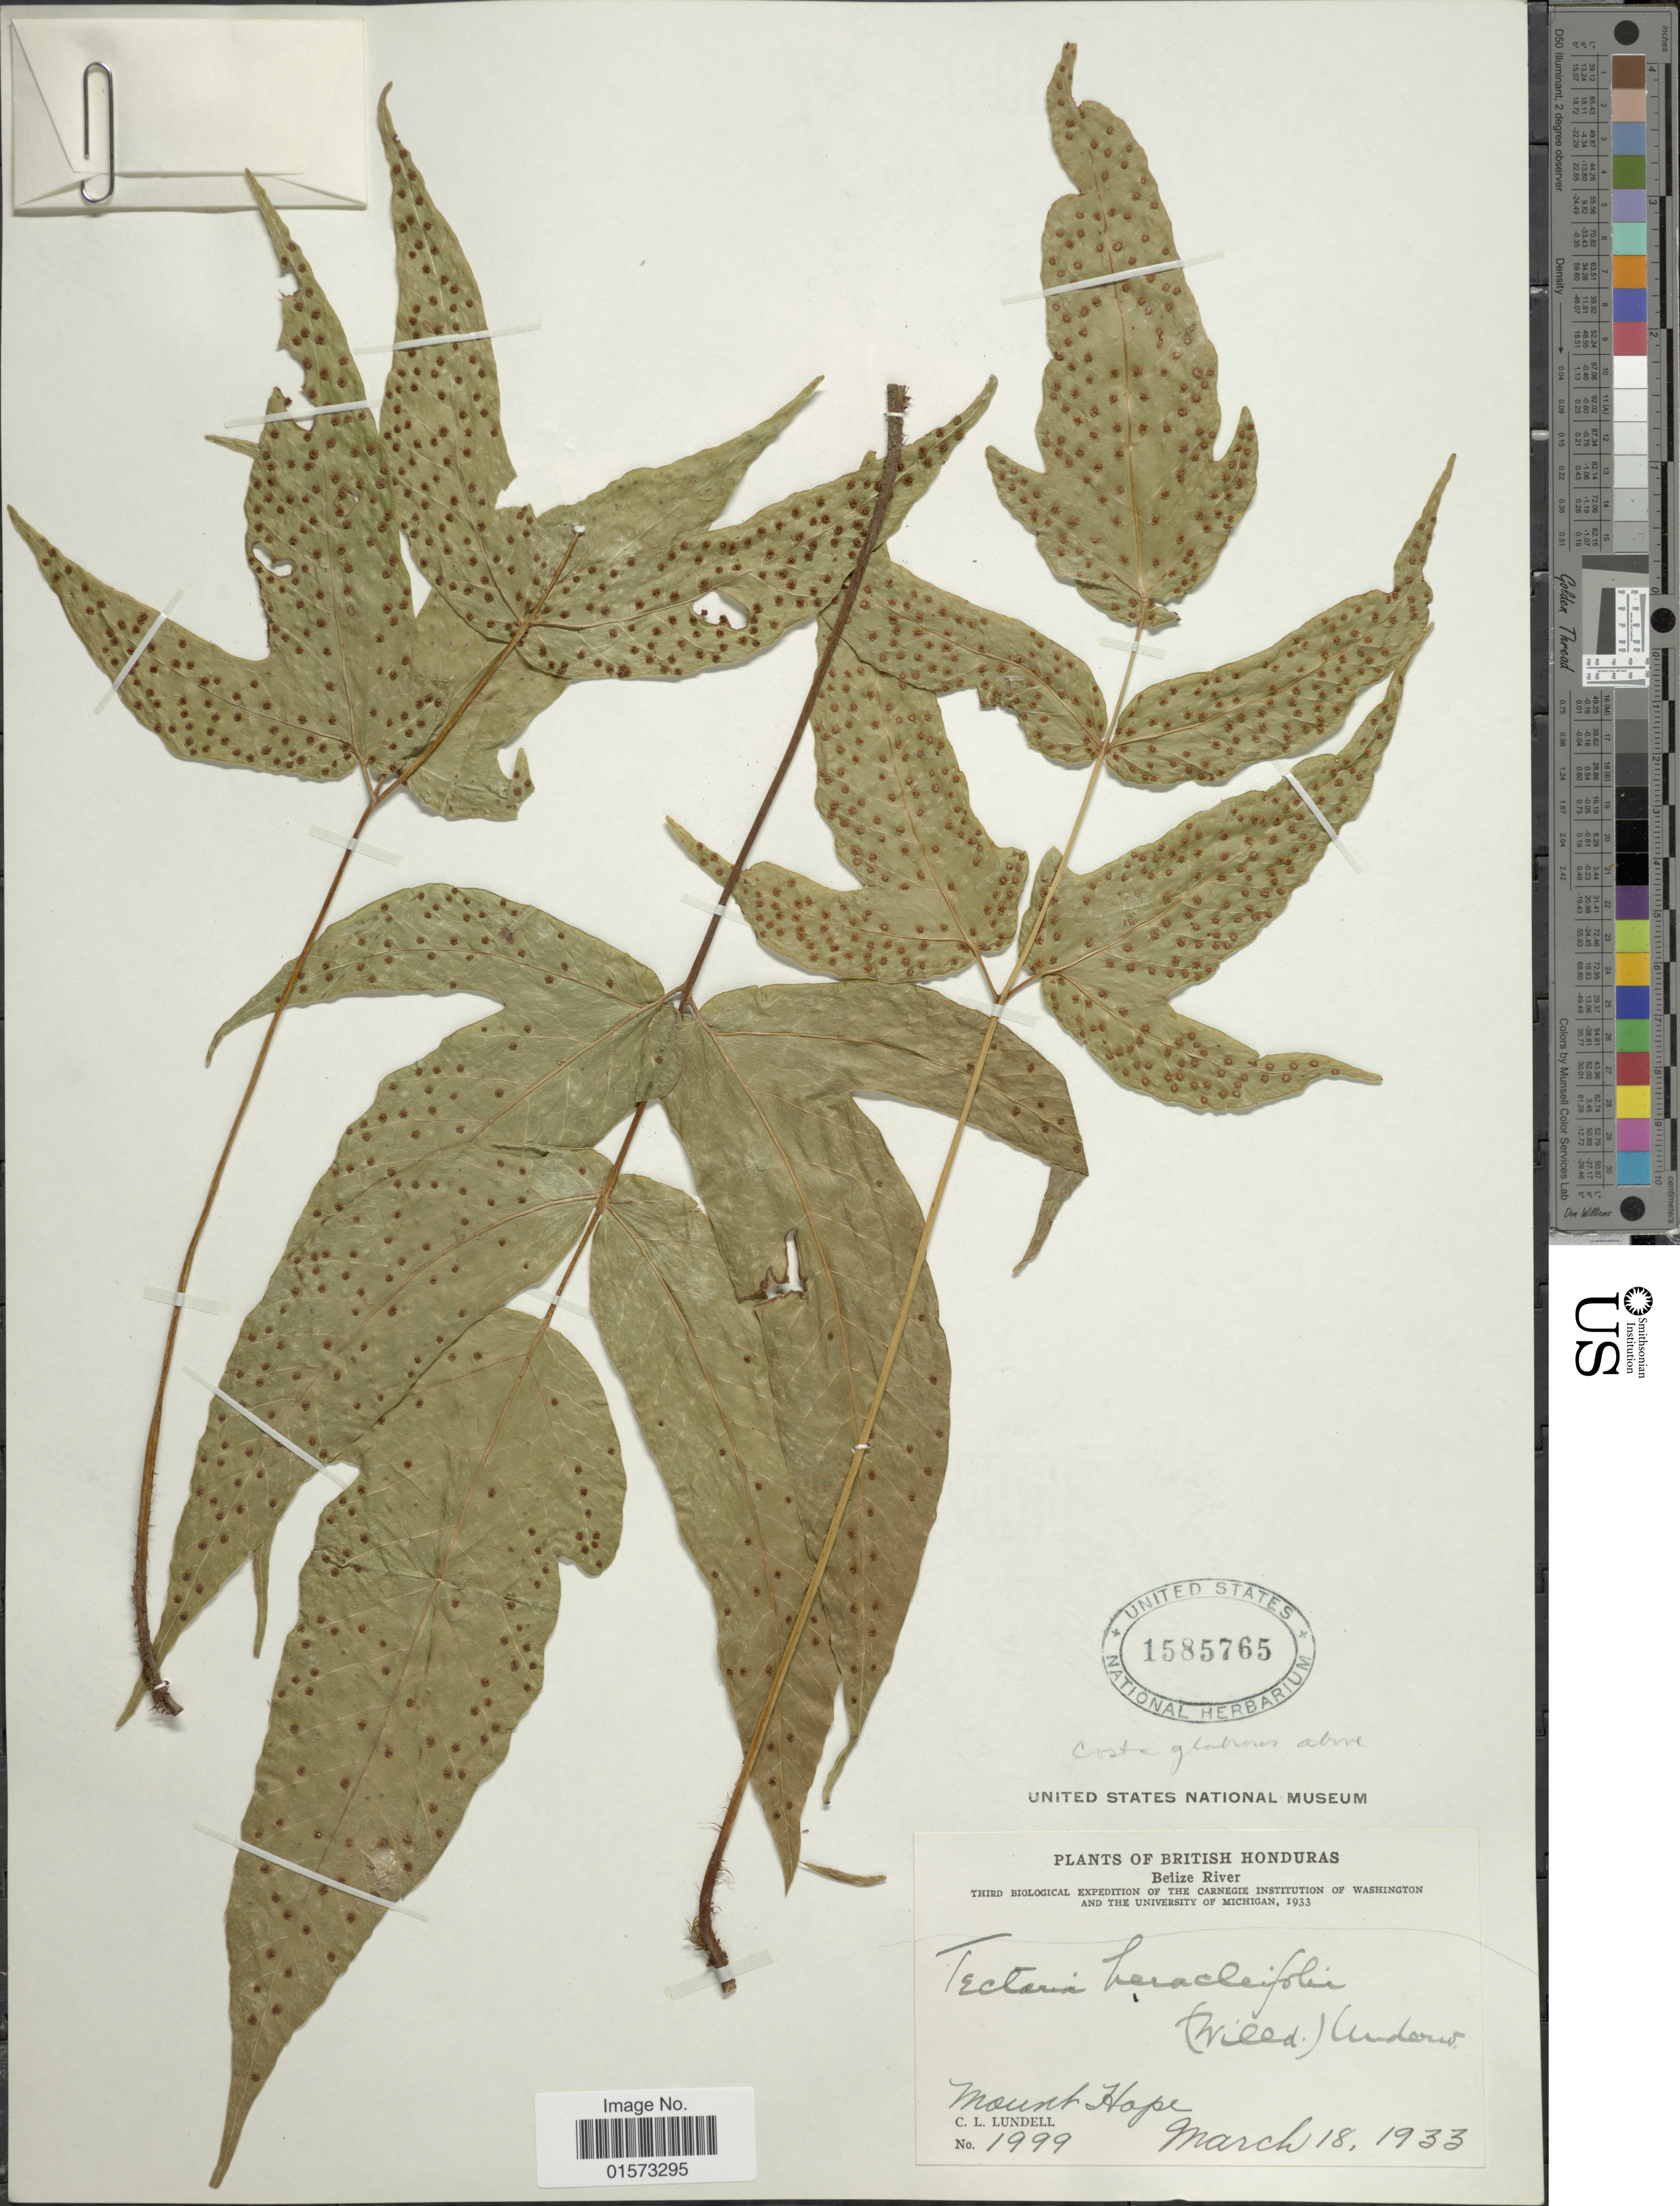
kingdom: Plantae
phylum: Tracheophyta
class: Polypodiopsida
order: Polypodiales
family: Tectariaceae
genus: Tectaria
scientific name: Tectaria heracleifolia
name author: (Willd.) Underw.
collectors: C. L. Lundell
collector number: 1999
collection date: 1933-03-18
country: Belize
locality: Belize River. Mount Hape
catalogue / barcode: US 1585765